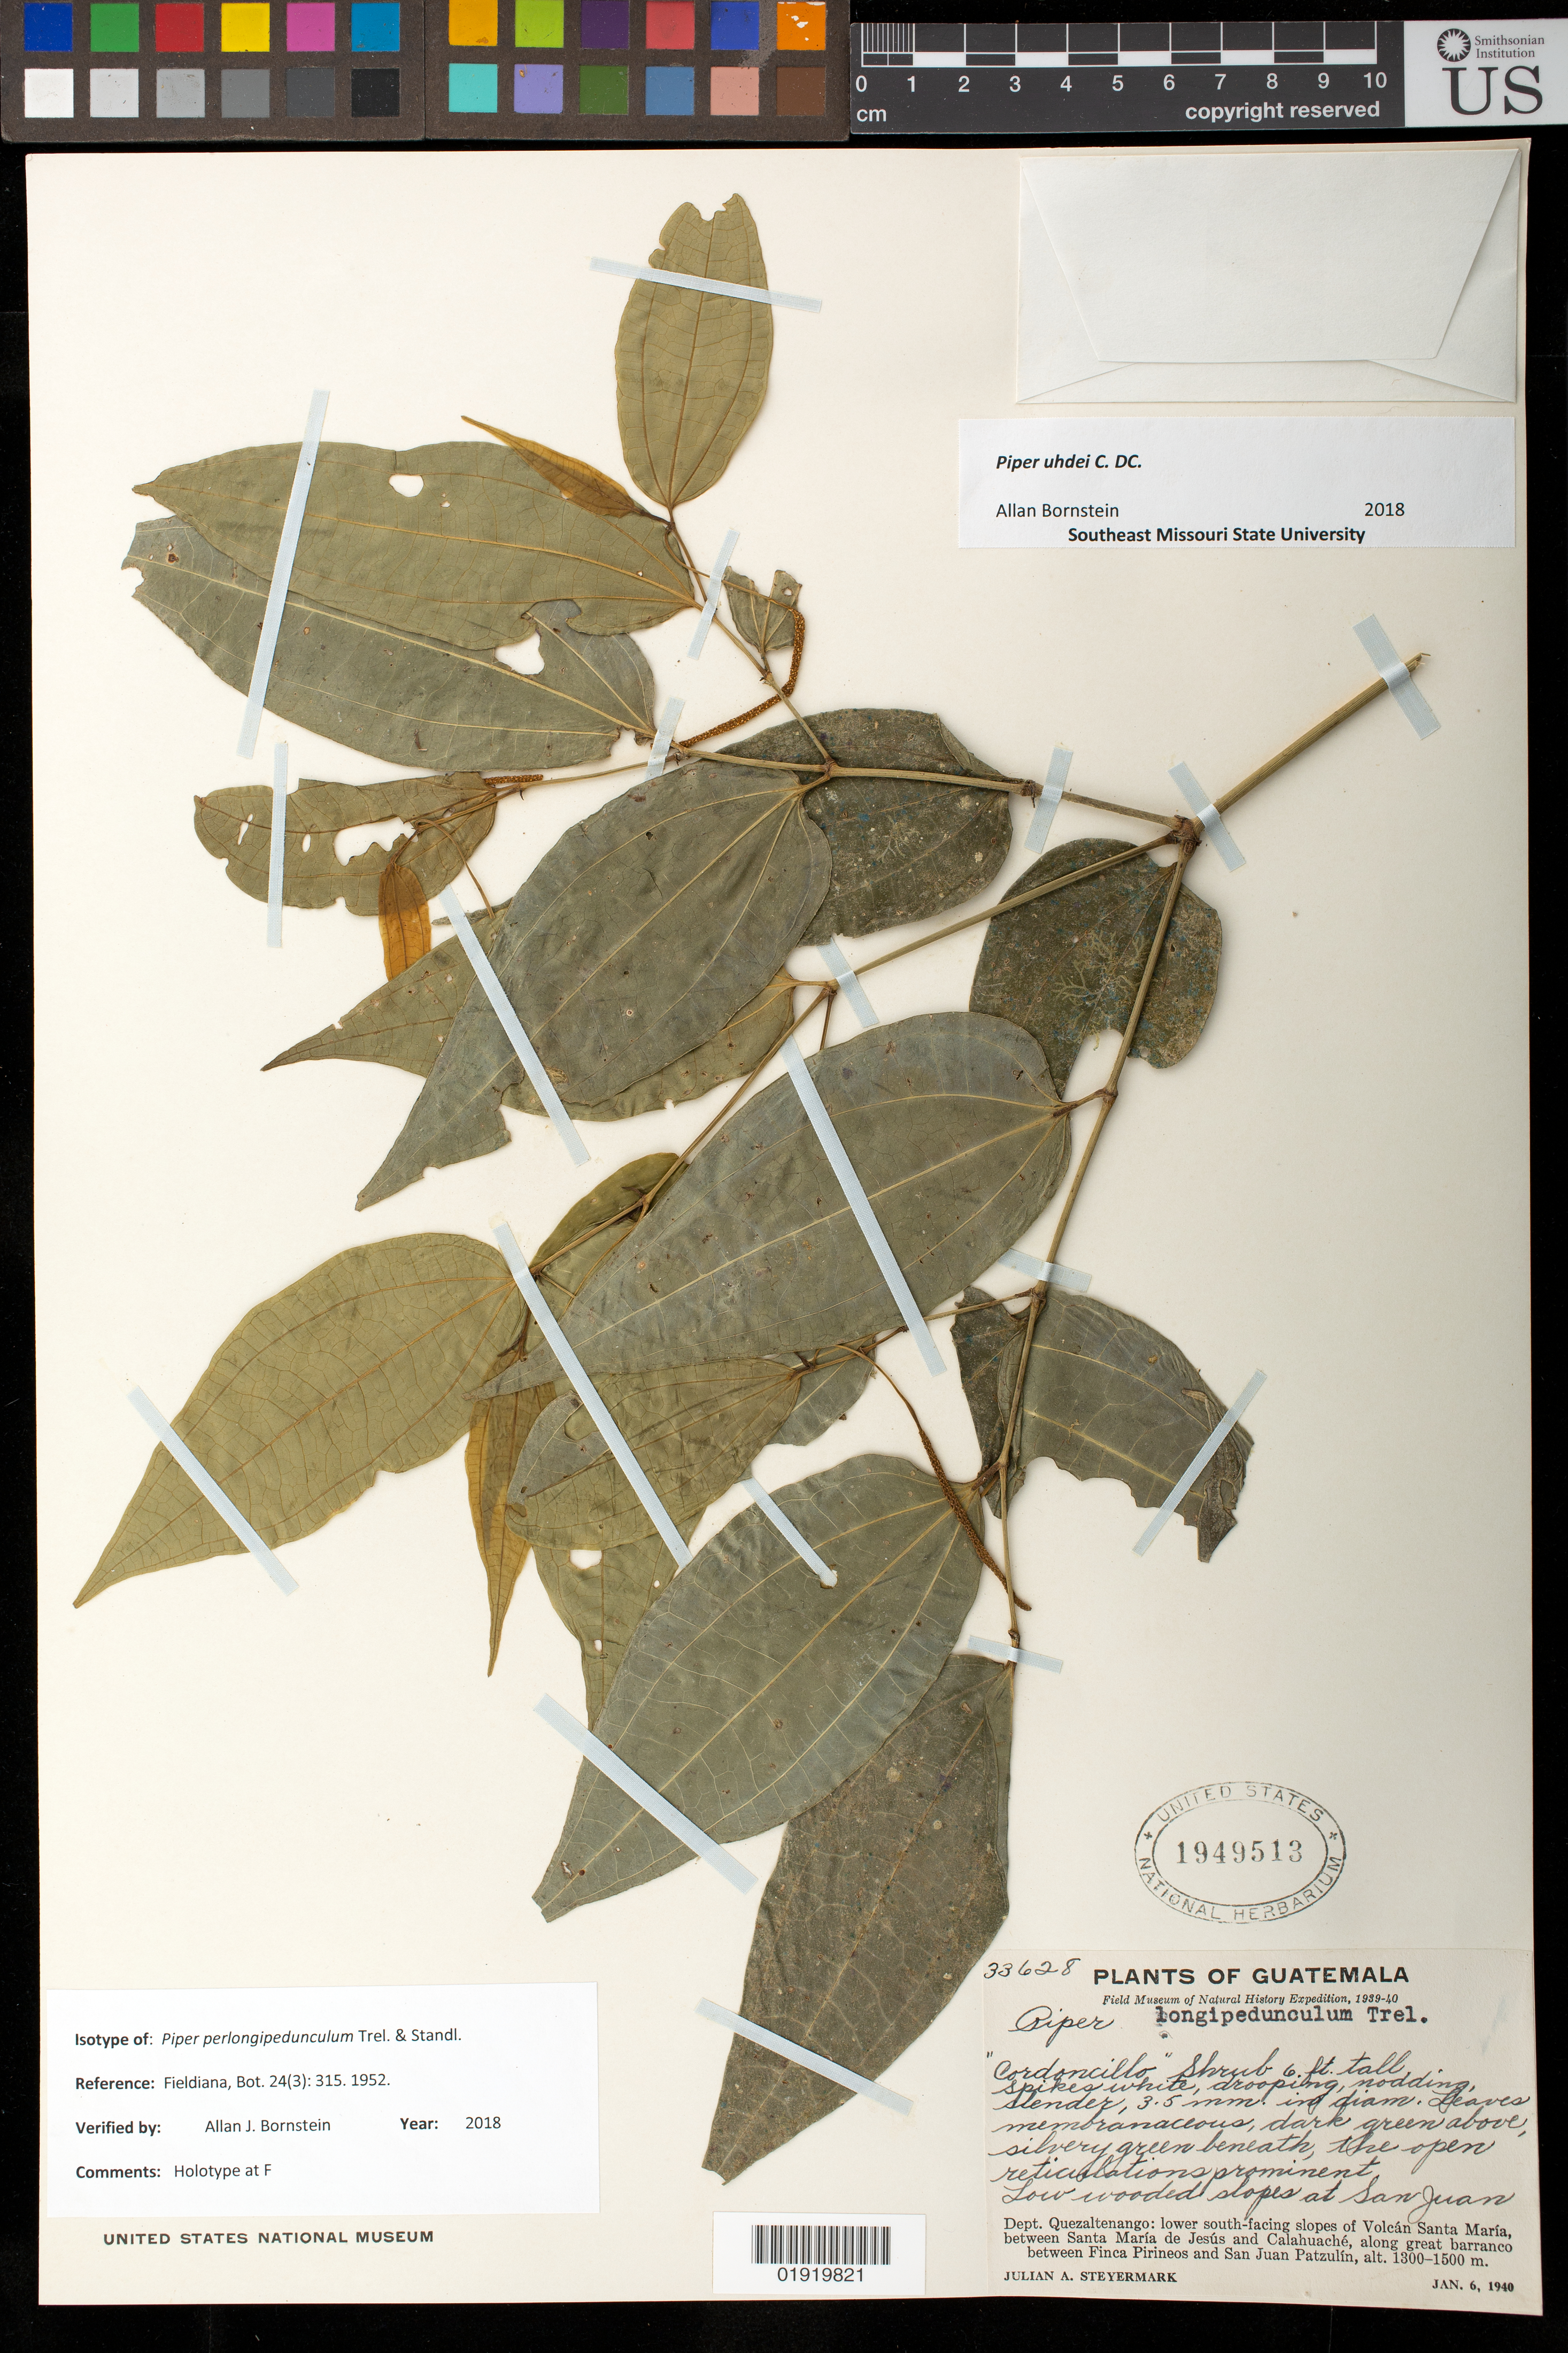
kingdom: Plantae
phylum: Tracheophyta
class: Magnoliopsida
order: Piperales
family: Piperaceae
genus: Piper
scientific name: Piper perlongipedunculum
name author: Trel. & Standl.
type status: Isotype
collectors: J. Steyermark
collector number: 33628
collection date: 1940-01-06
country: Guatemala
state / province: Quetzaltenango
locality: Dept. Quezaltenango: lower south facing slopes of Volcan Santa Maria between Santa Maria de Jesus and Calahuache along great barranco between Finca Pirineos and San Juan Patzulin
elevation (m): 1300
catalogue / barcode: US 1949513